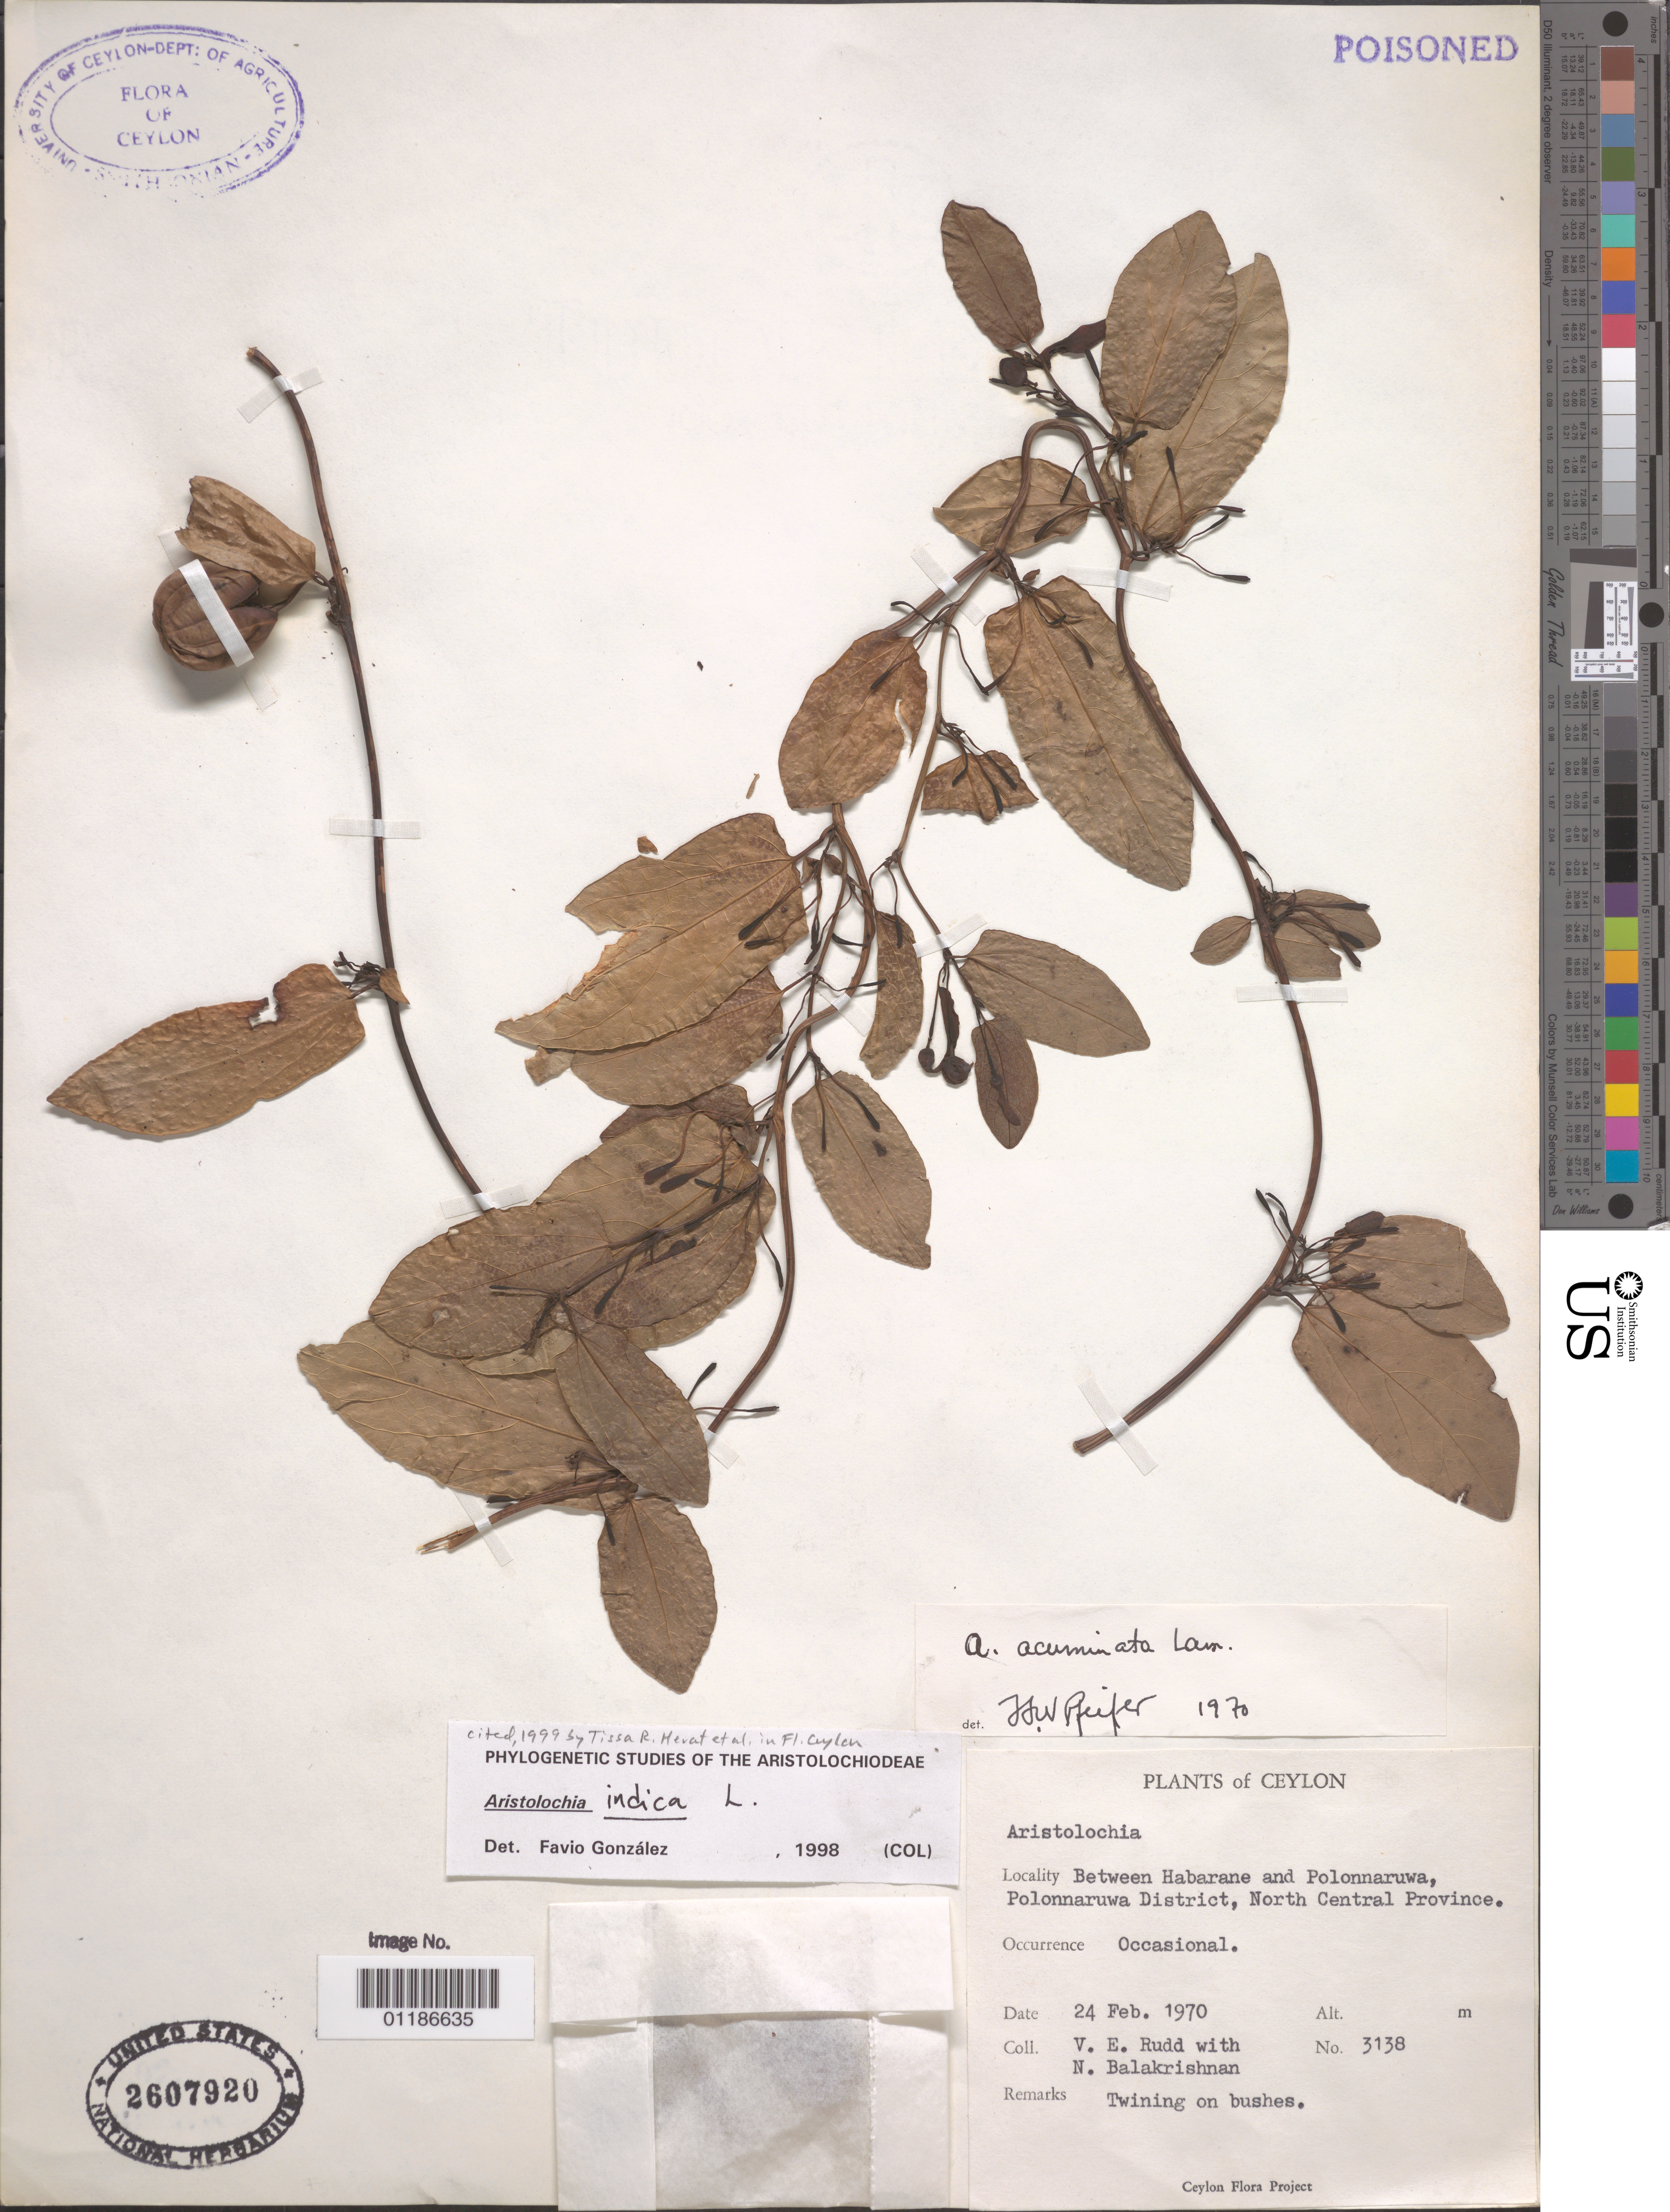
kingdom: Plantae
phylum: Tracheophyta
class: Magnoliopsida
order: Piperales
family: Aristolochiaceae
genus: Aristolochia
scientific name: Aristolochia indica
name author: L.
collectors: V. E. Rudd & N. Balakrishnan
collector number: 3138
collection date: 1970-02-24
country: Sri Lanka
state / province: North Central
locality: Between Habarane and Polonnaruwa, Polonnaruwa District.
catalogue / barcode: US 2607920